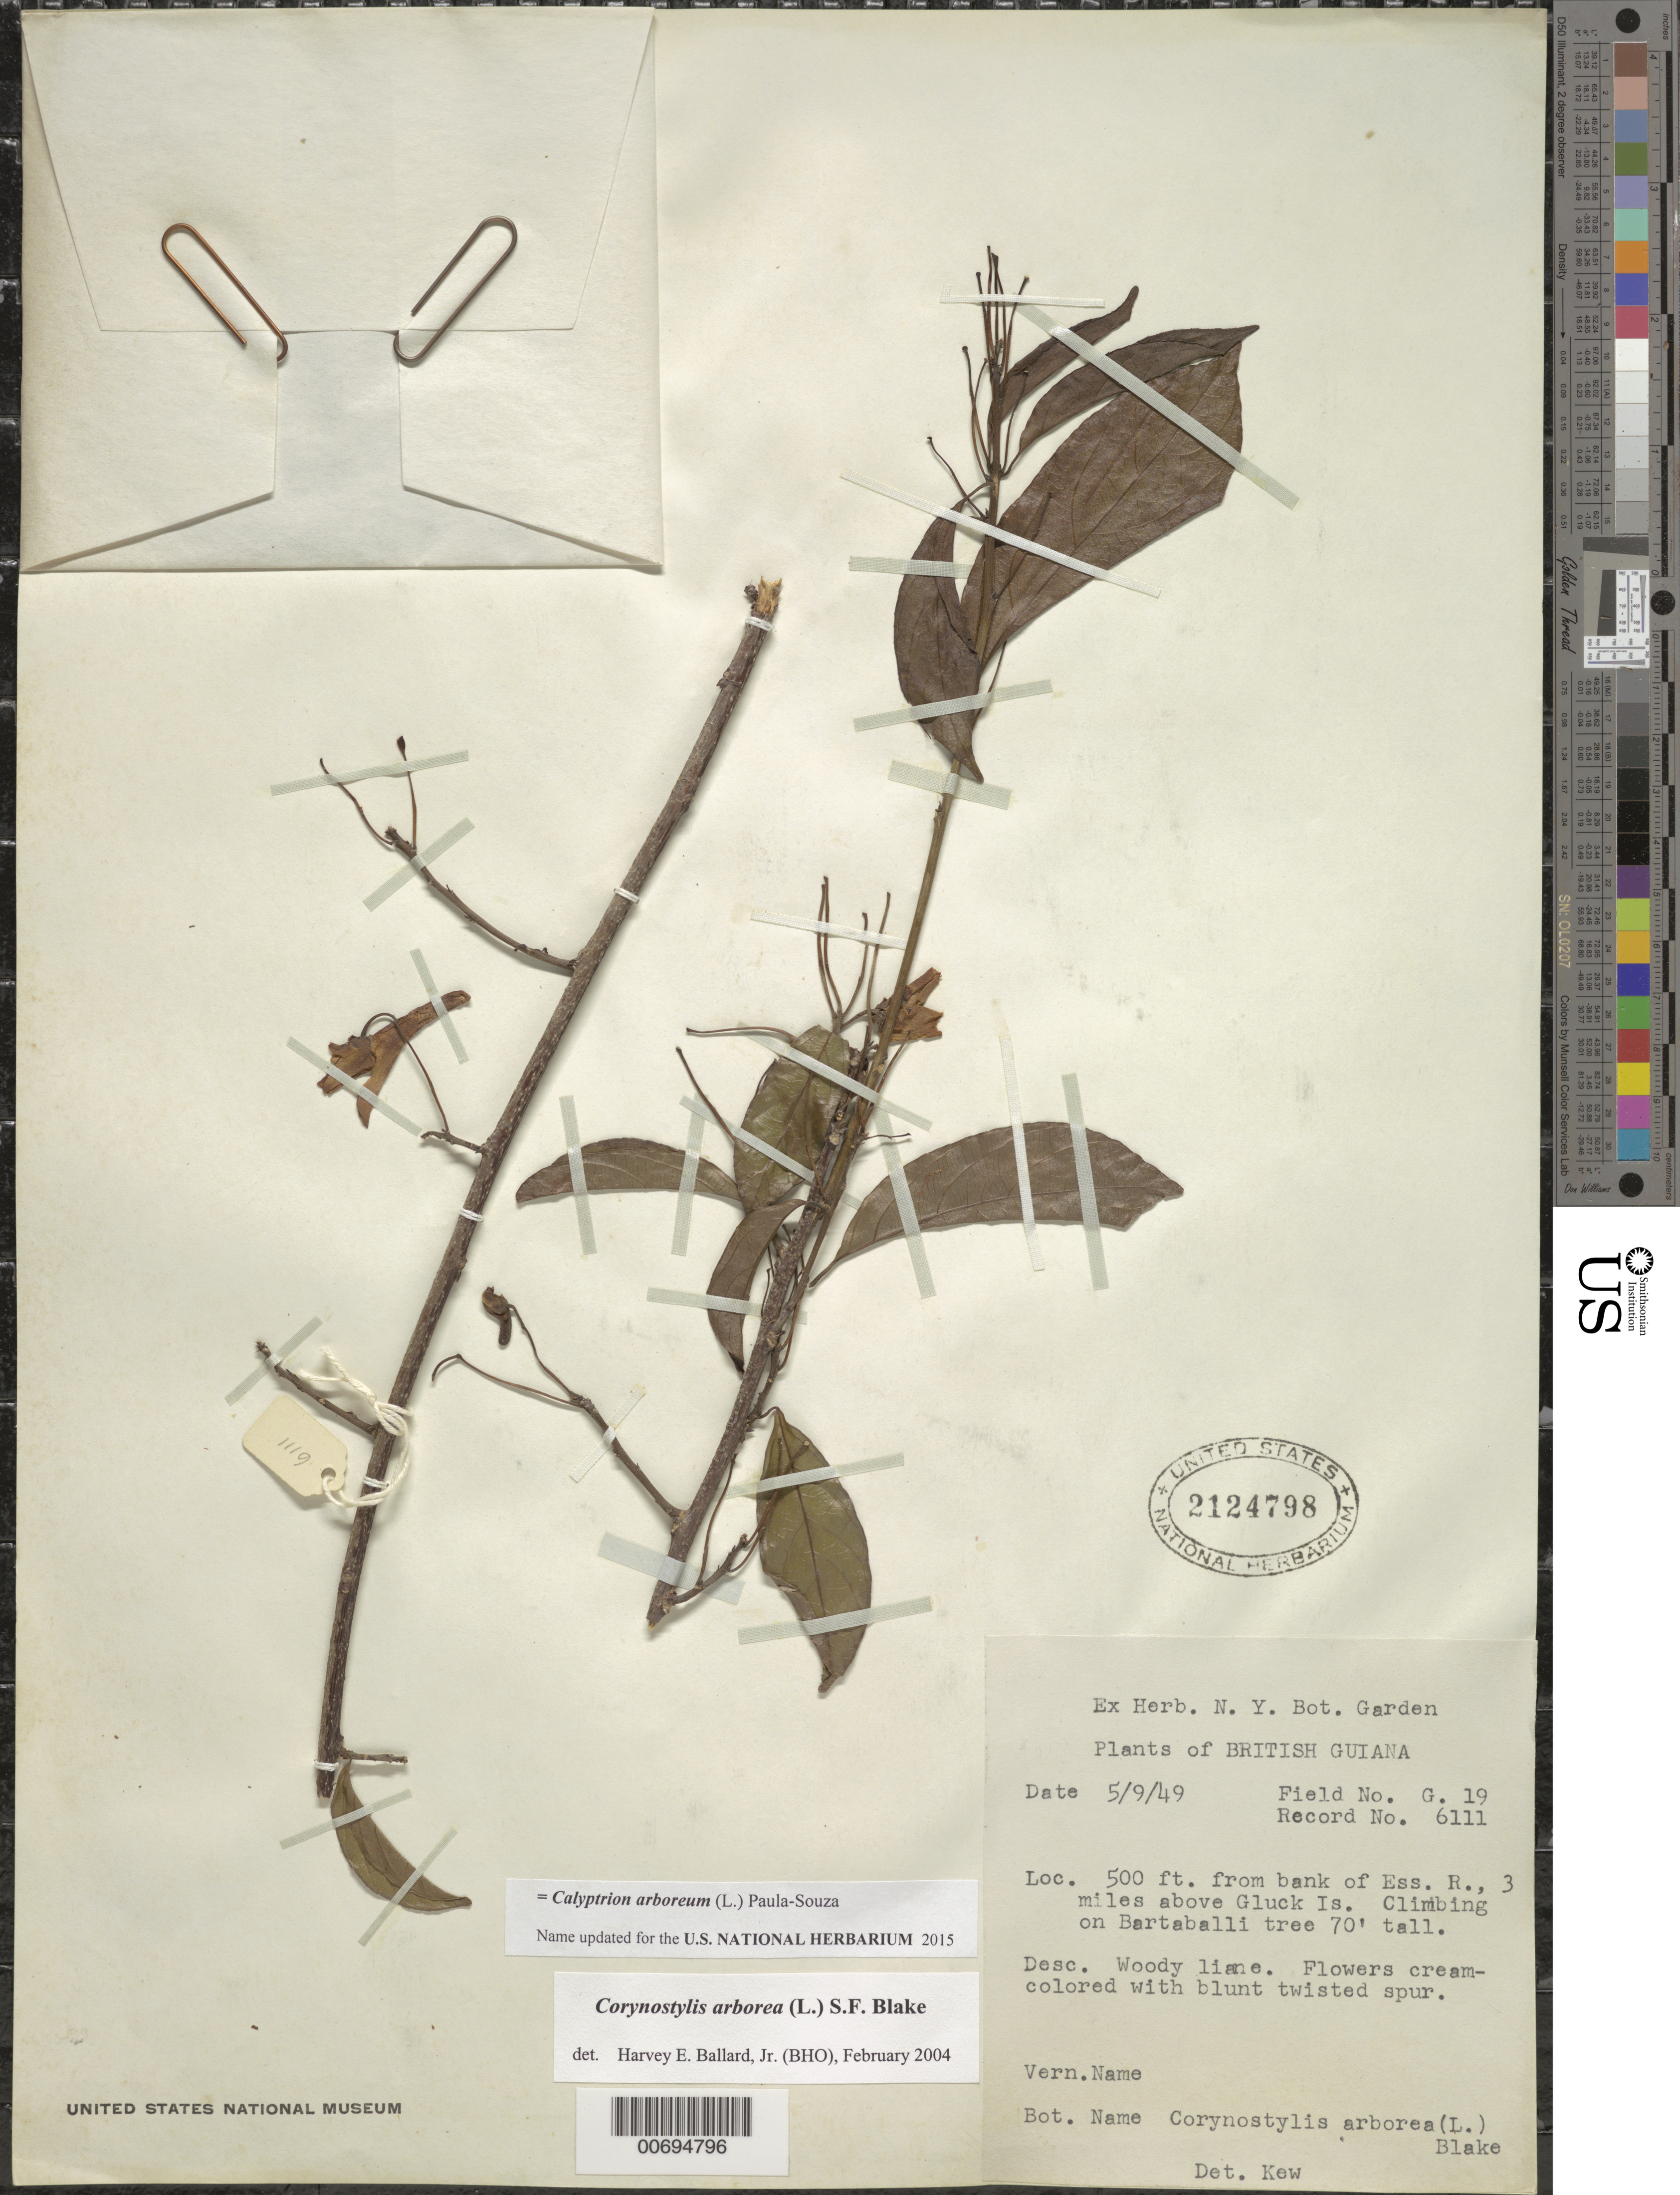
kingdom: Plantae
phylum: Tracheophyta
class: Magnoliopsida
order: Malpighiales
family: Violaceae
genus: Calyptrion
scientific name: Calyptrion arboreum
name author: (L.) Paula-Souza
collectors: Forest Dept. B. G. & British Guiana Forestry Dept.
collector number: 6111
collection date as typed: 5-Sep-49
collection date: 1949-09-05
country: Guyana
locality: Essequibo R., 3 mi. above Gluck Is.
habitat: Along river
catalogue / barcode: US 2124798